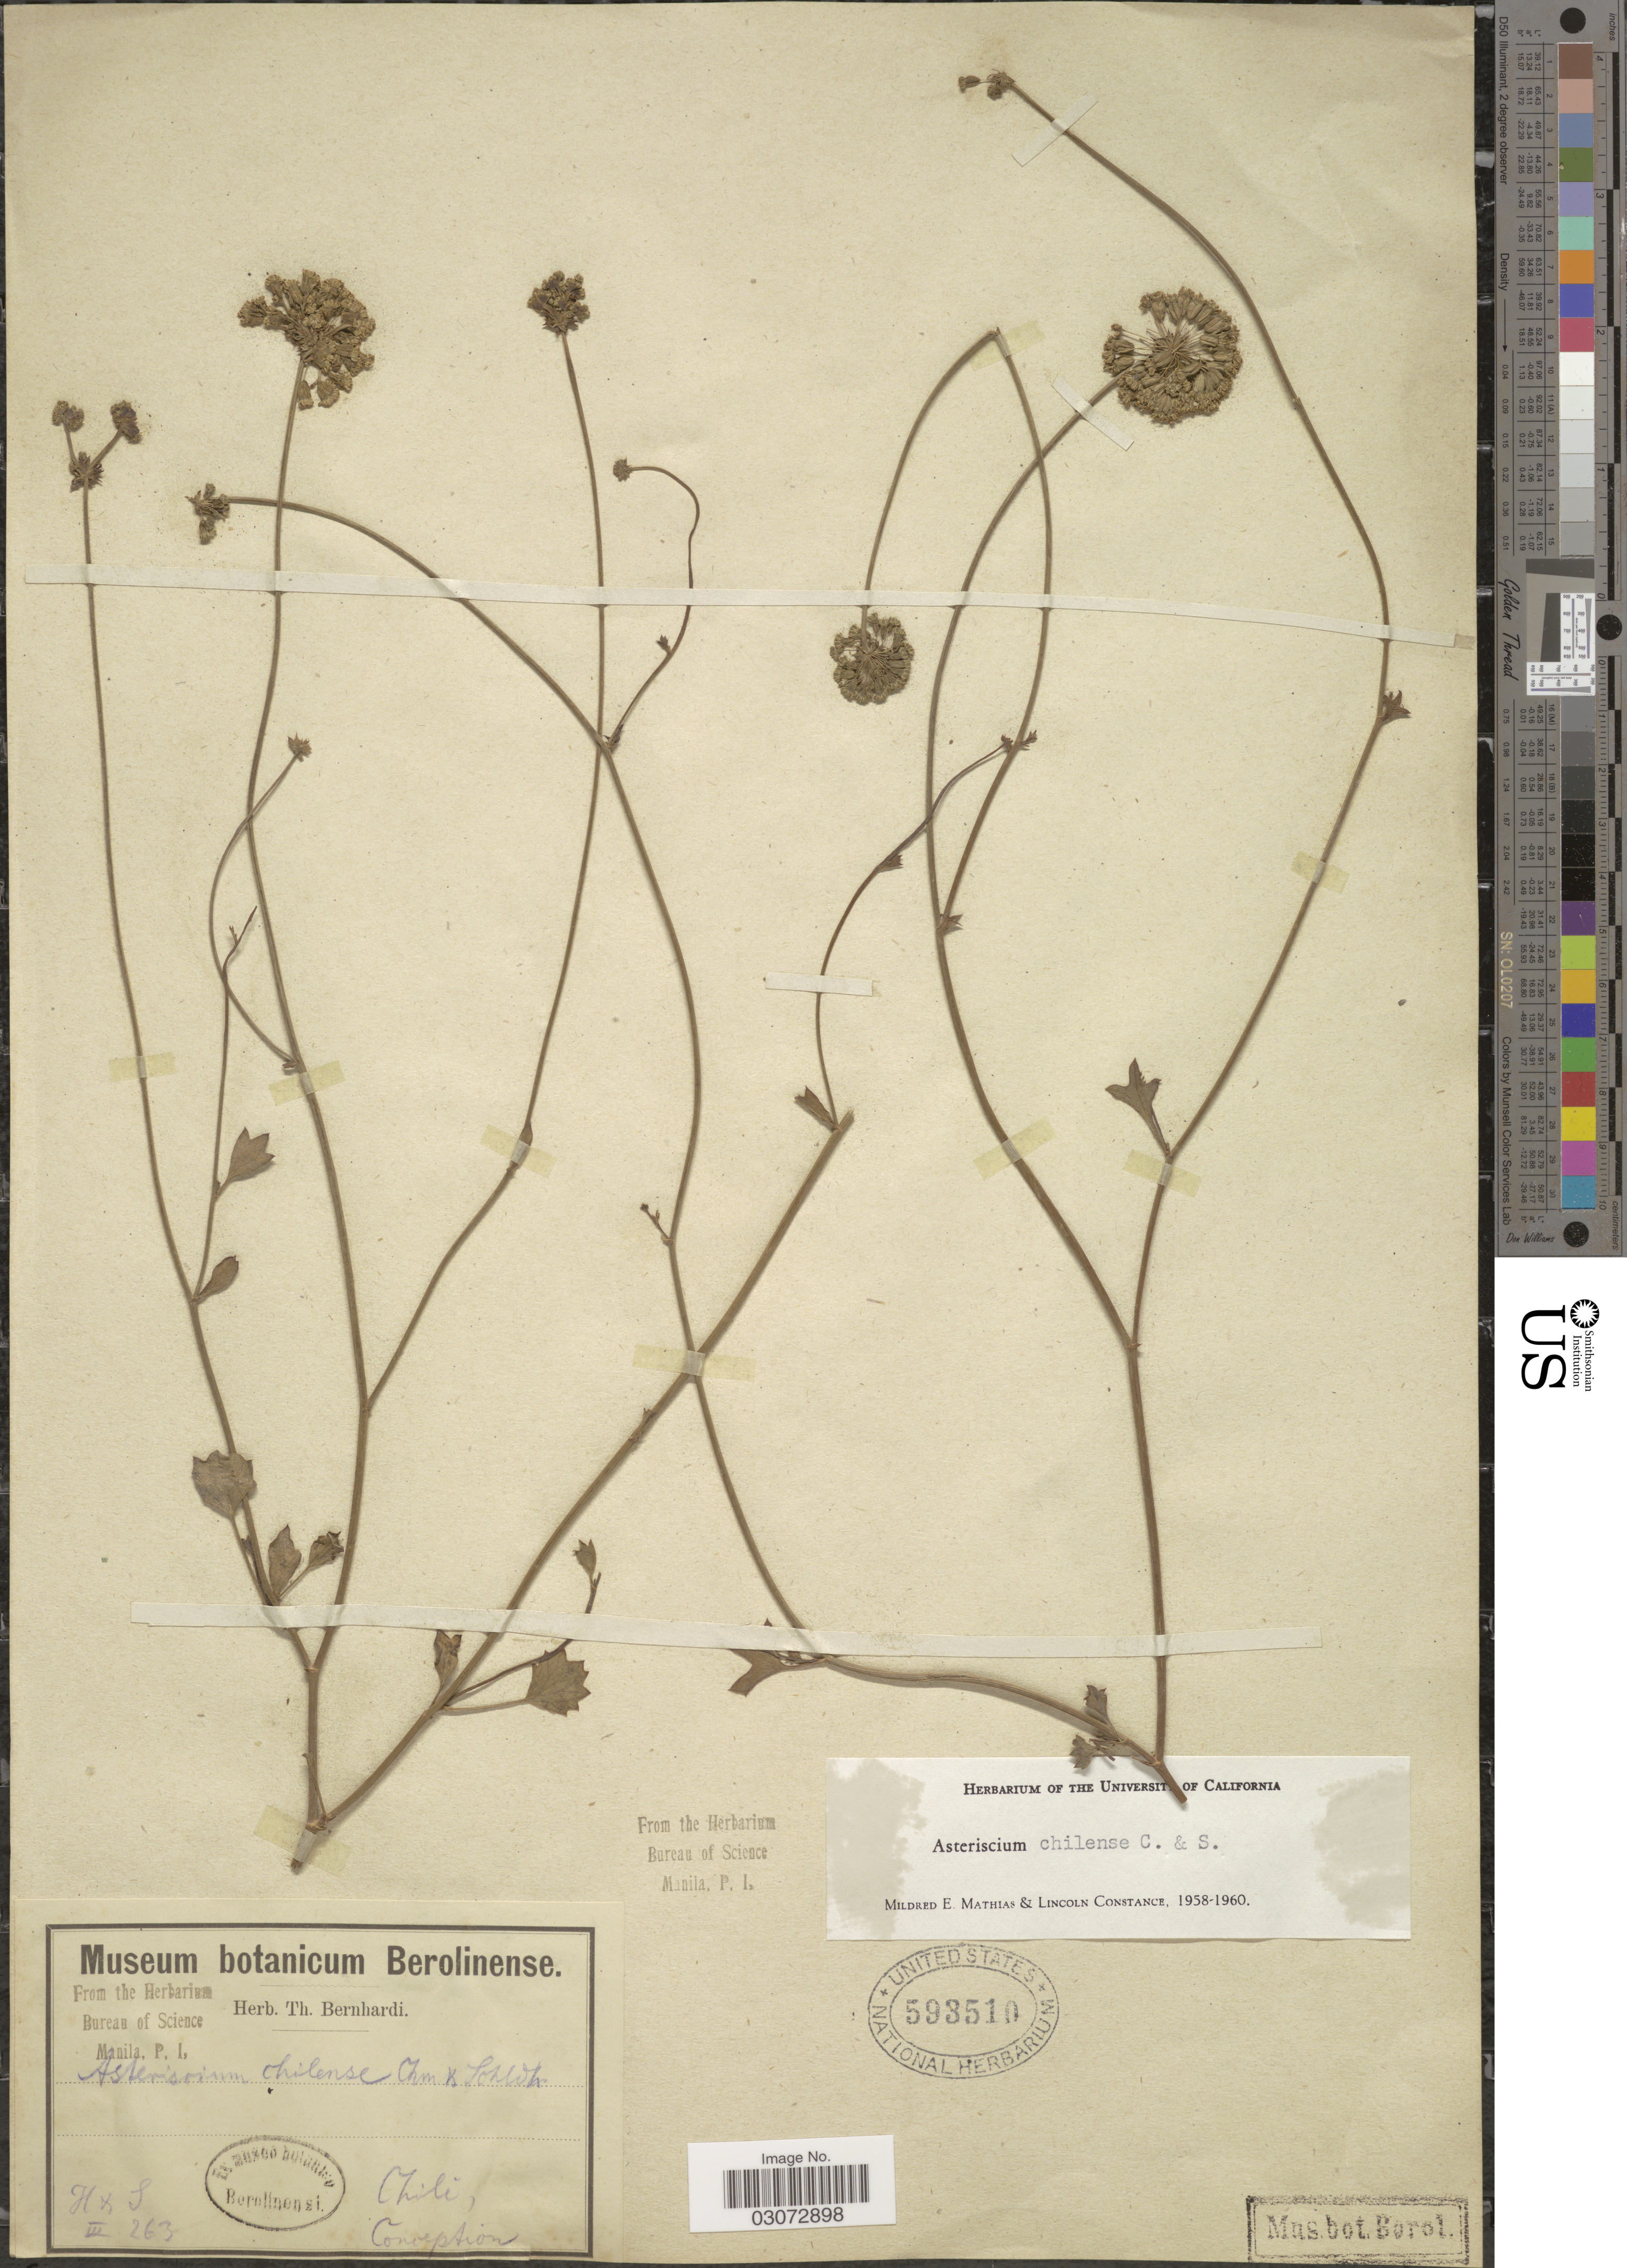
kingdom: Plantae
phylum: Tracheophyta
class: Magnoliopsida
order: Apiales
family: Apiaceae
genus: Asteriscium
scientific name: Asteriscium chilense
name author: Cham. & Schltdl.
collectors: Ex herb. Th. Bernhardi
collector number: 263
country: Chile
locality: Conception.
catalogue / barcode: US 593510